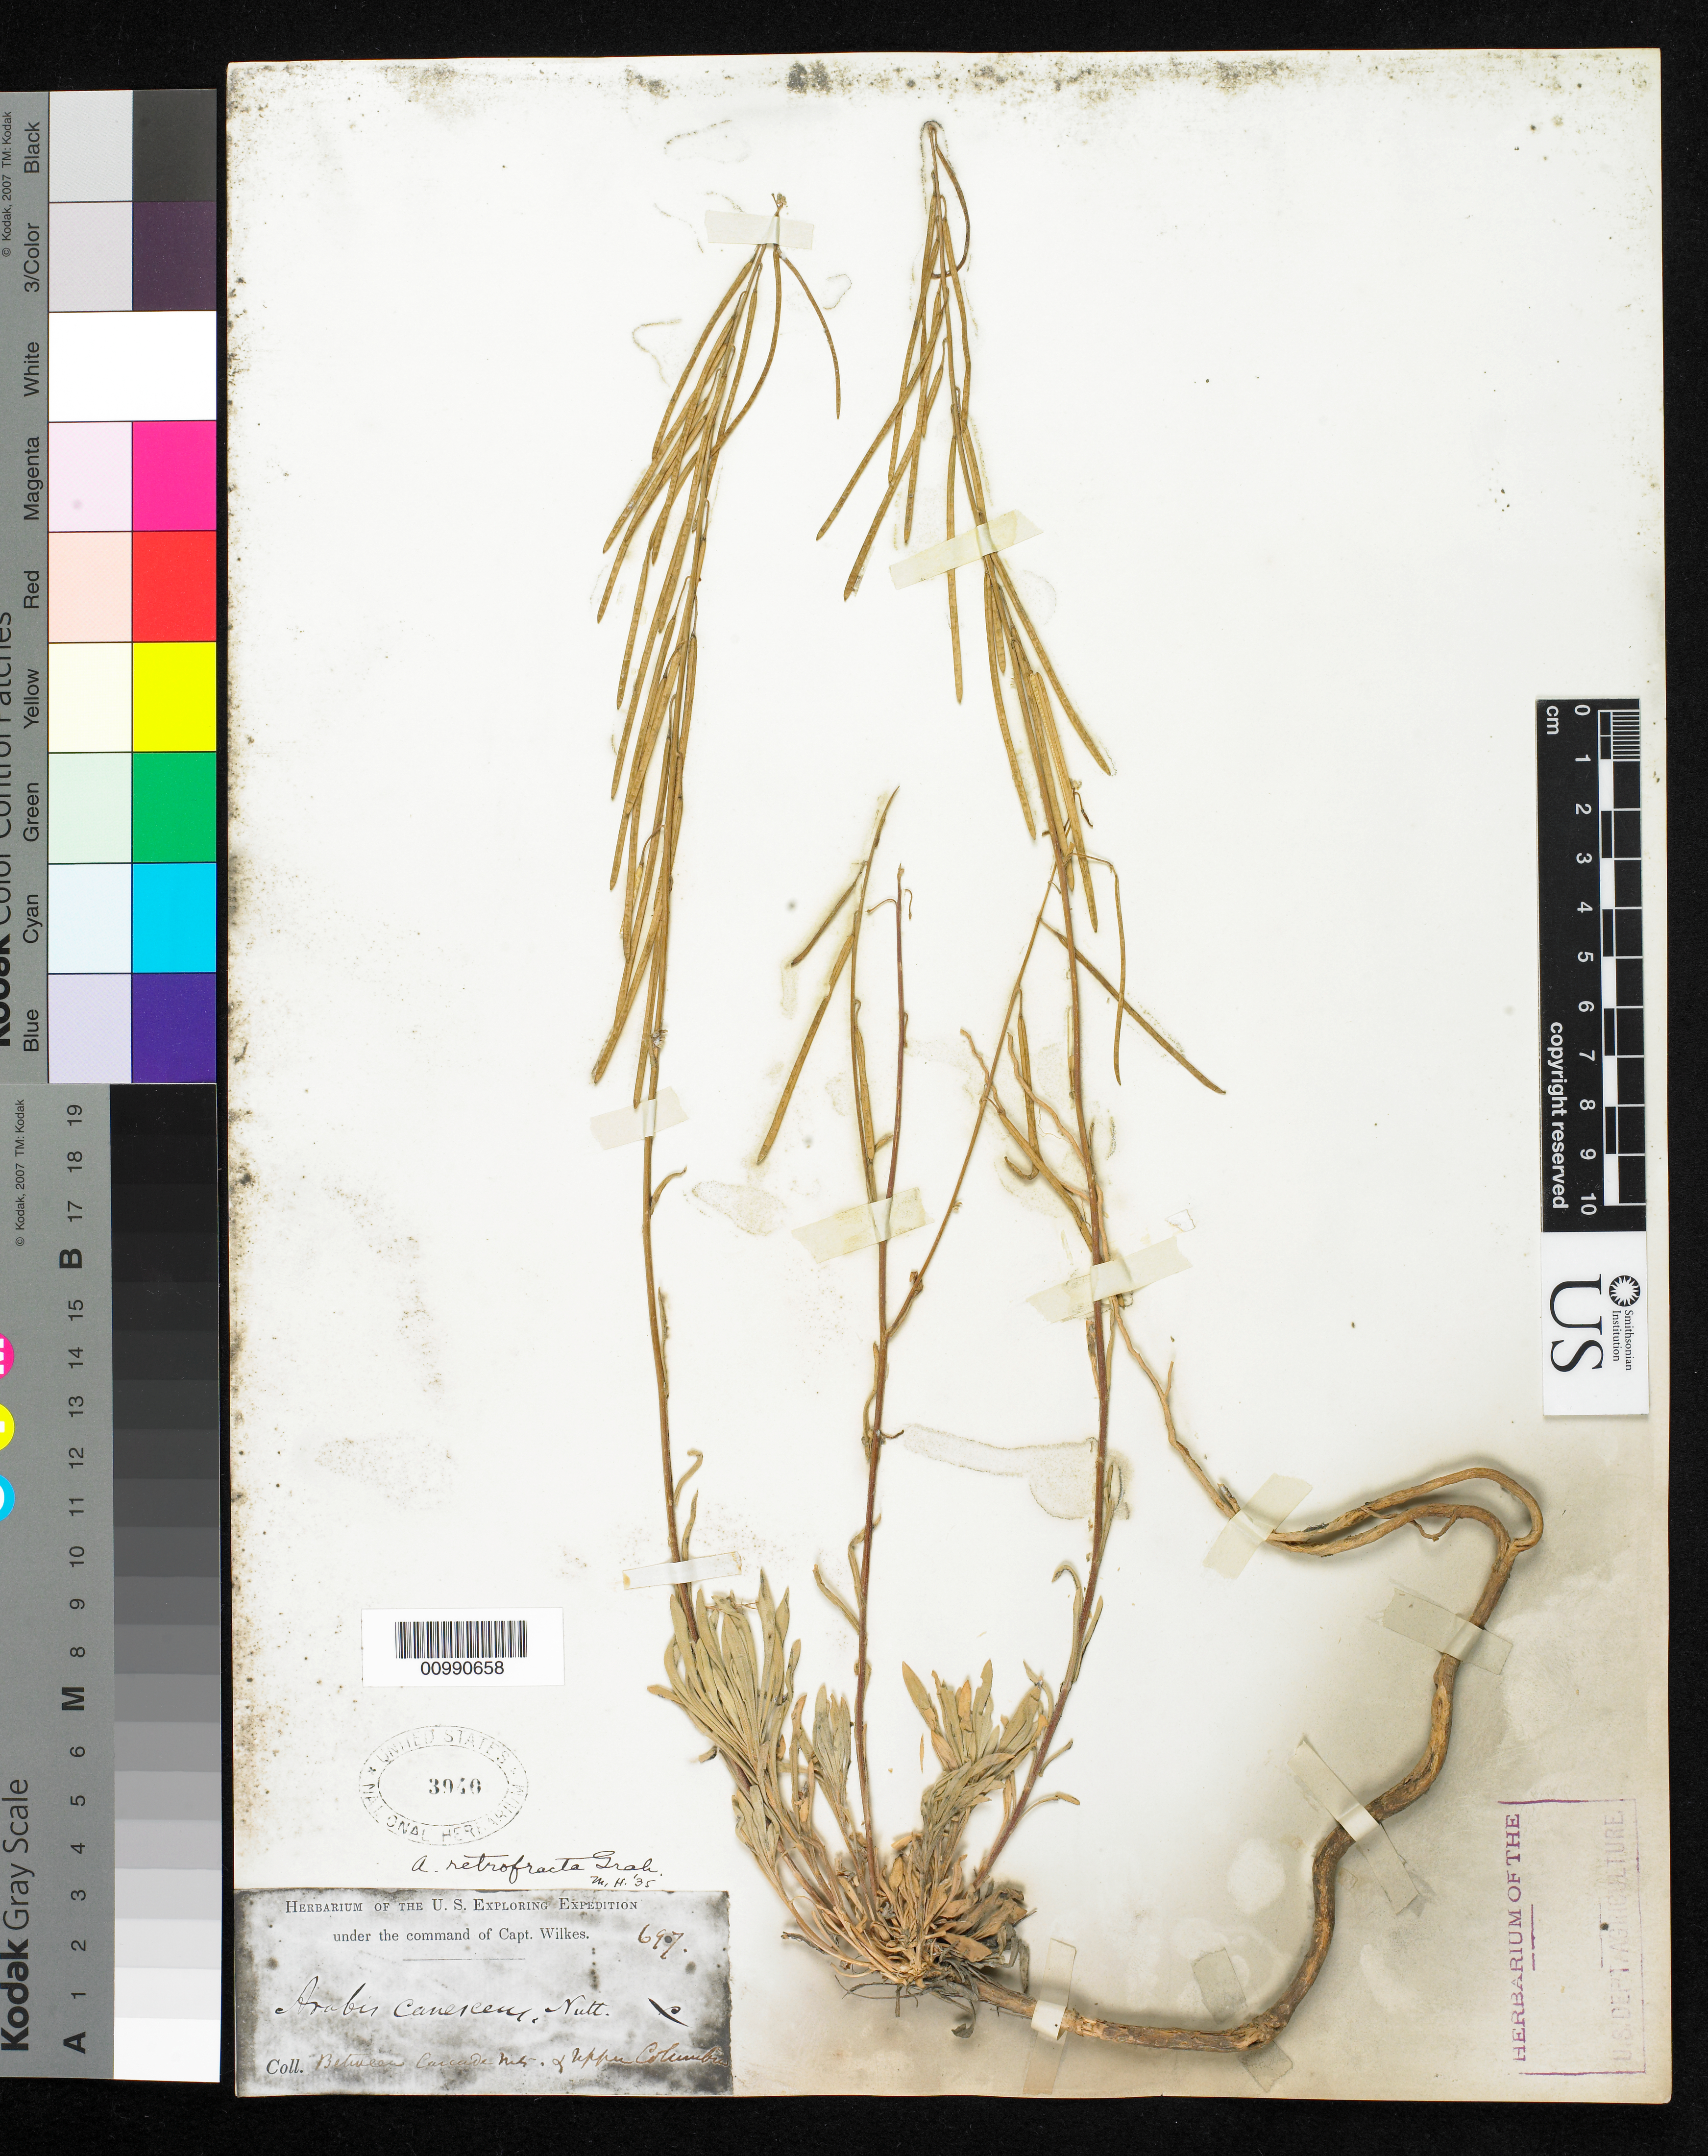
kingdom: Plantae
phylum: Tracheophyta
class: Magnoliopsida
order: Brassicales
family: Brassicaceae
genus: Arabis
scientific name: Arabis holboellii var. retrofracta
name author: Rydb.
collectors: Wilkes Explor. Exped.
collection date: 1838/1842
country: United States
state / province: Washington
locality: Between Cascade Was & Upper Columbia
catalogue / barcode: US 3940